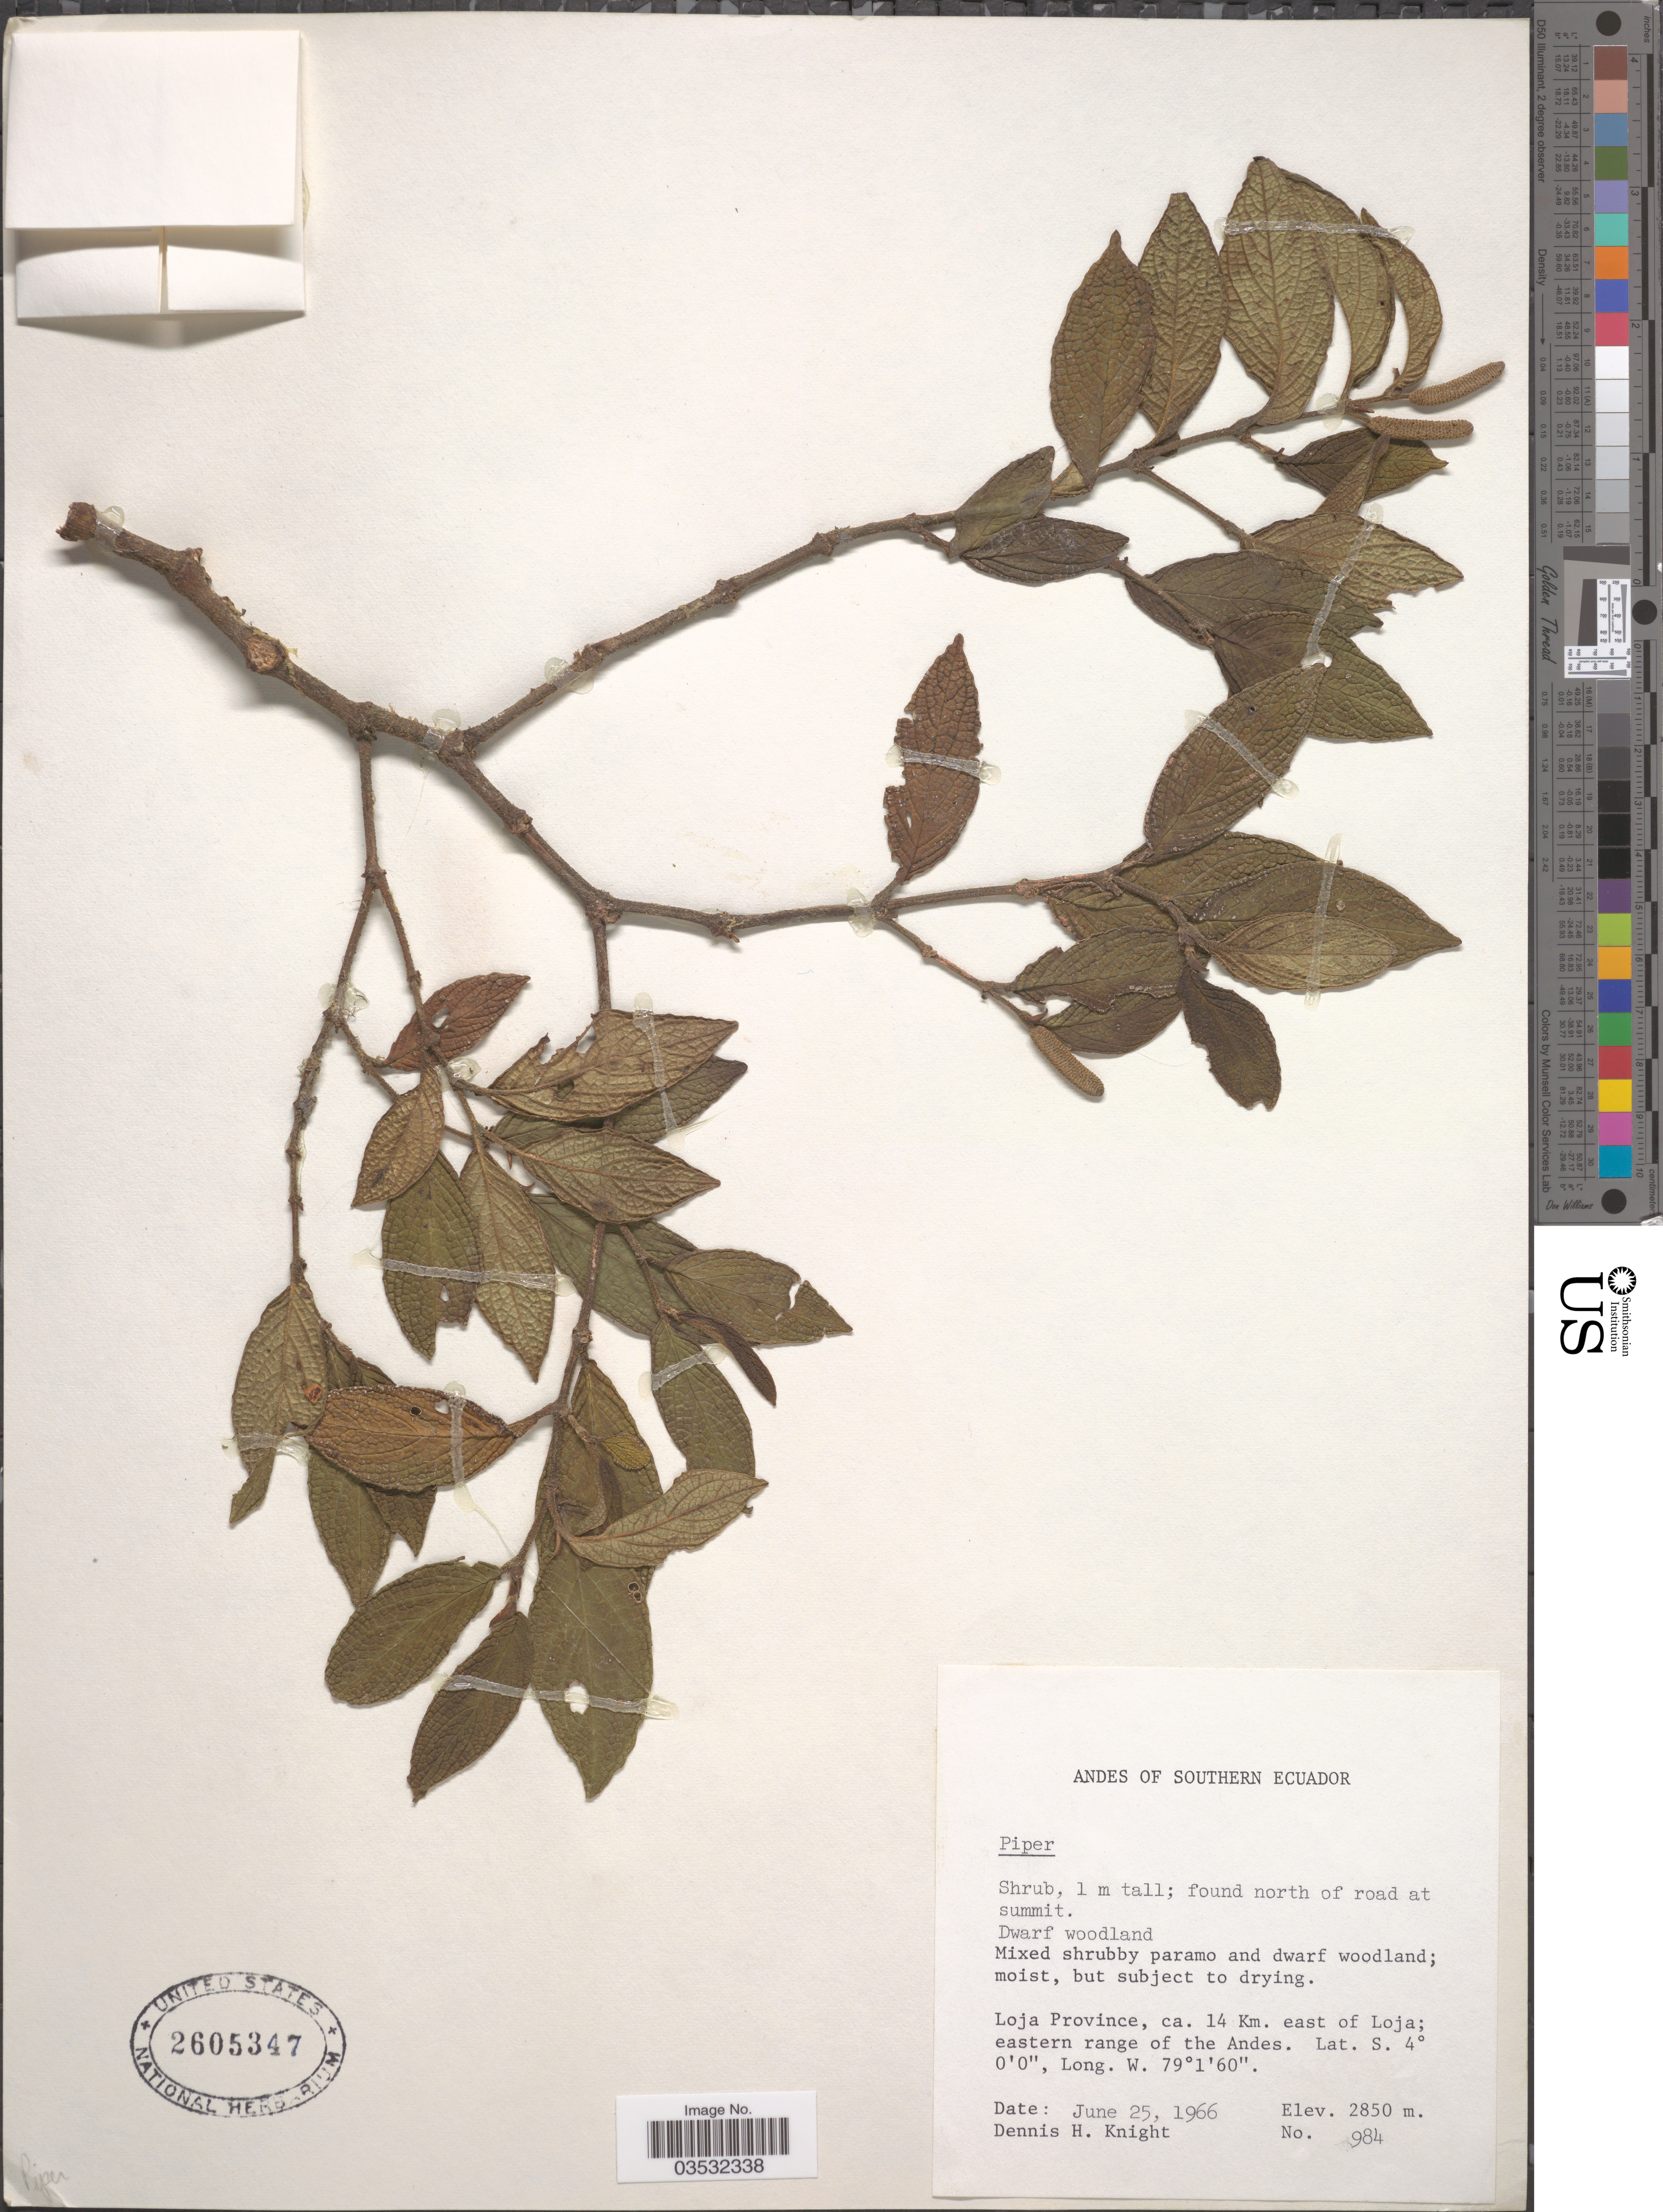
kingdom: Plantae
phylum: Tracheophyta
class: Magnoliopsida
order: Piperales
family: Piperaceae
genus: Piper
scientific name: Piper sp.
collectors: D. Knight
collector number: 984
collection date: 1966-06-25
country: Ecuador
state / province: Loja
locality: Southern Ecuador. Ca. 14 Km. east of Loja; eastern range of the Andes.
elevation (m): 2850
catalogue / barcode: US 2605347